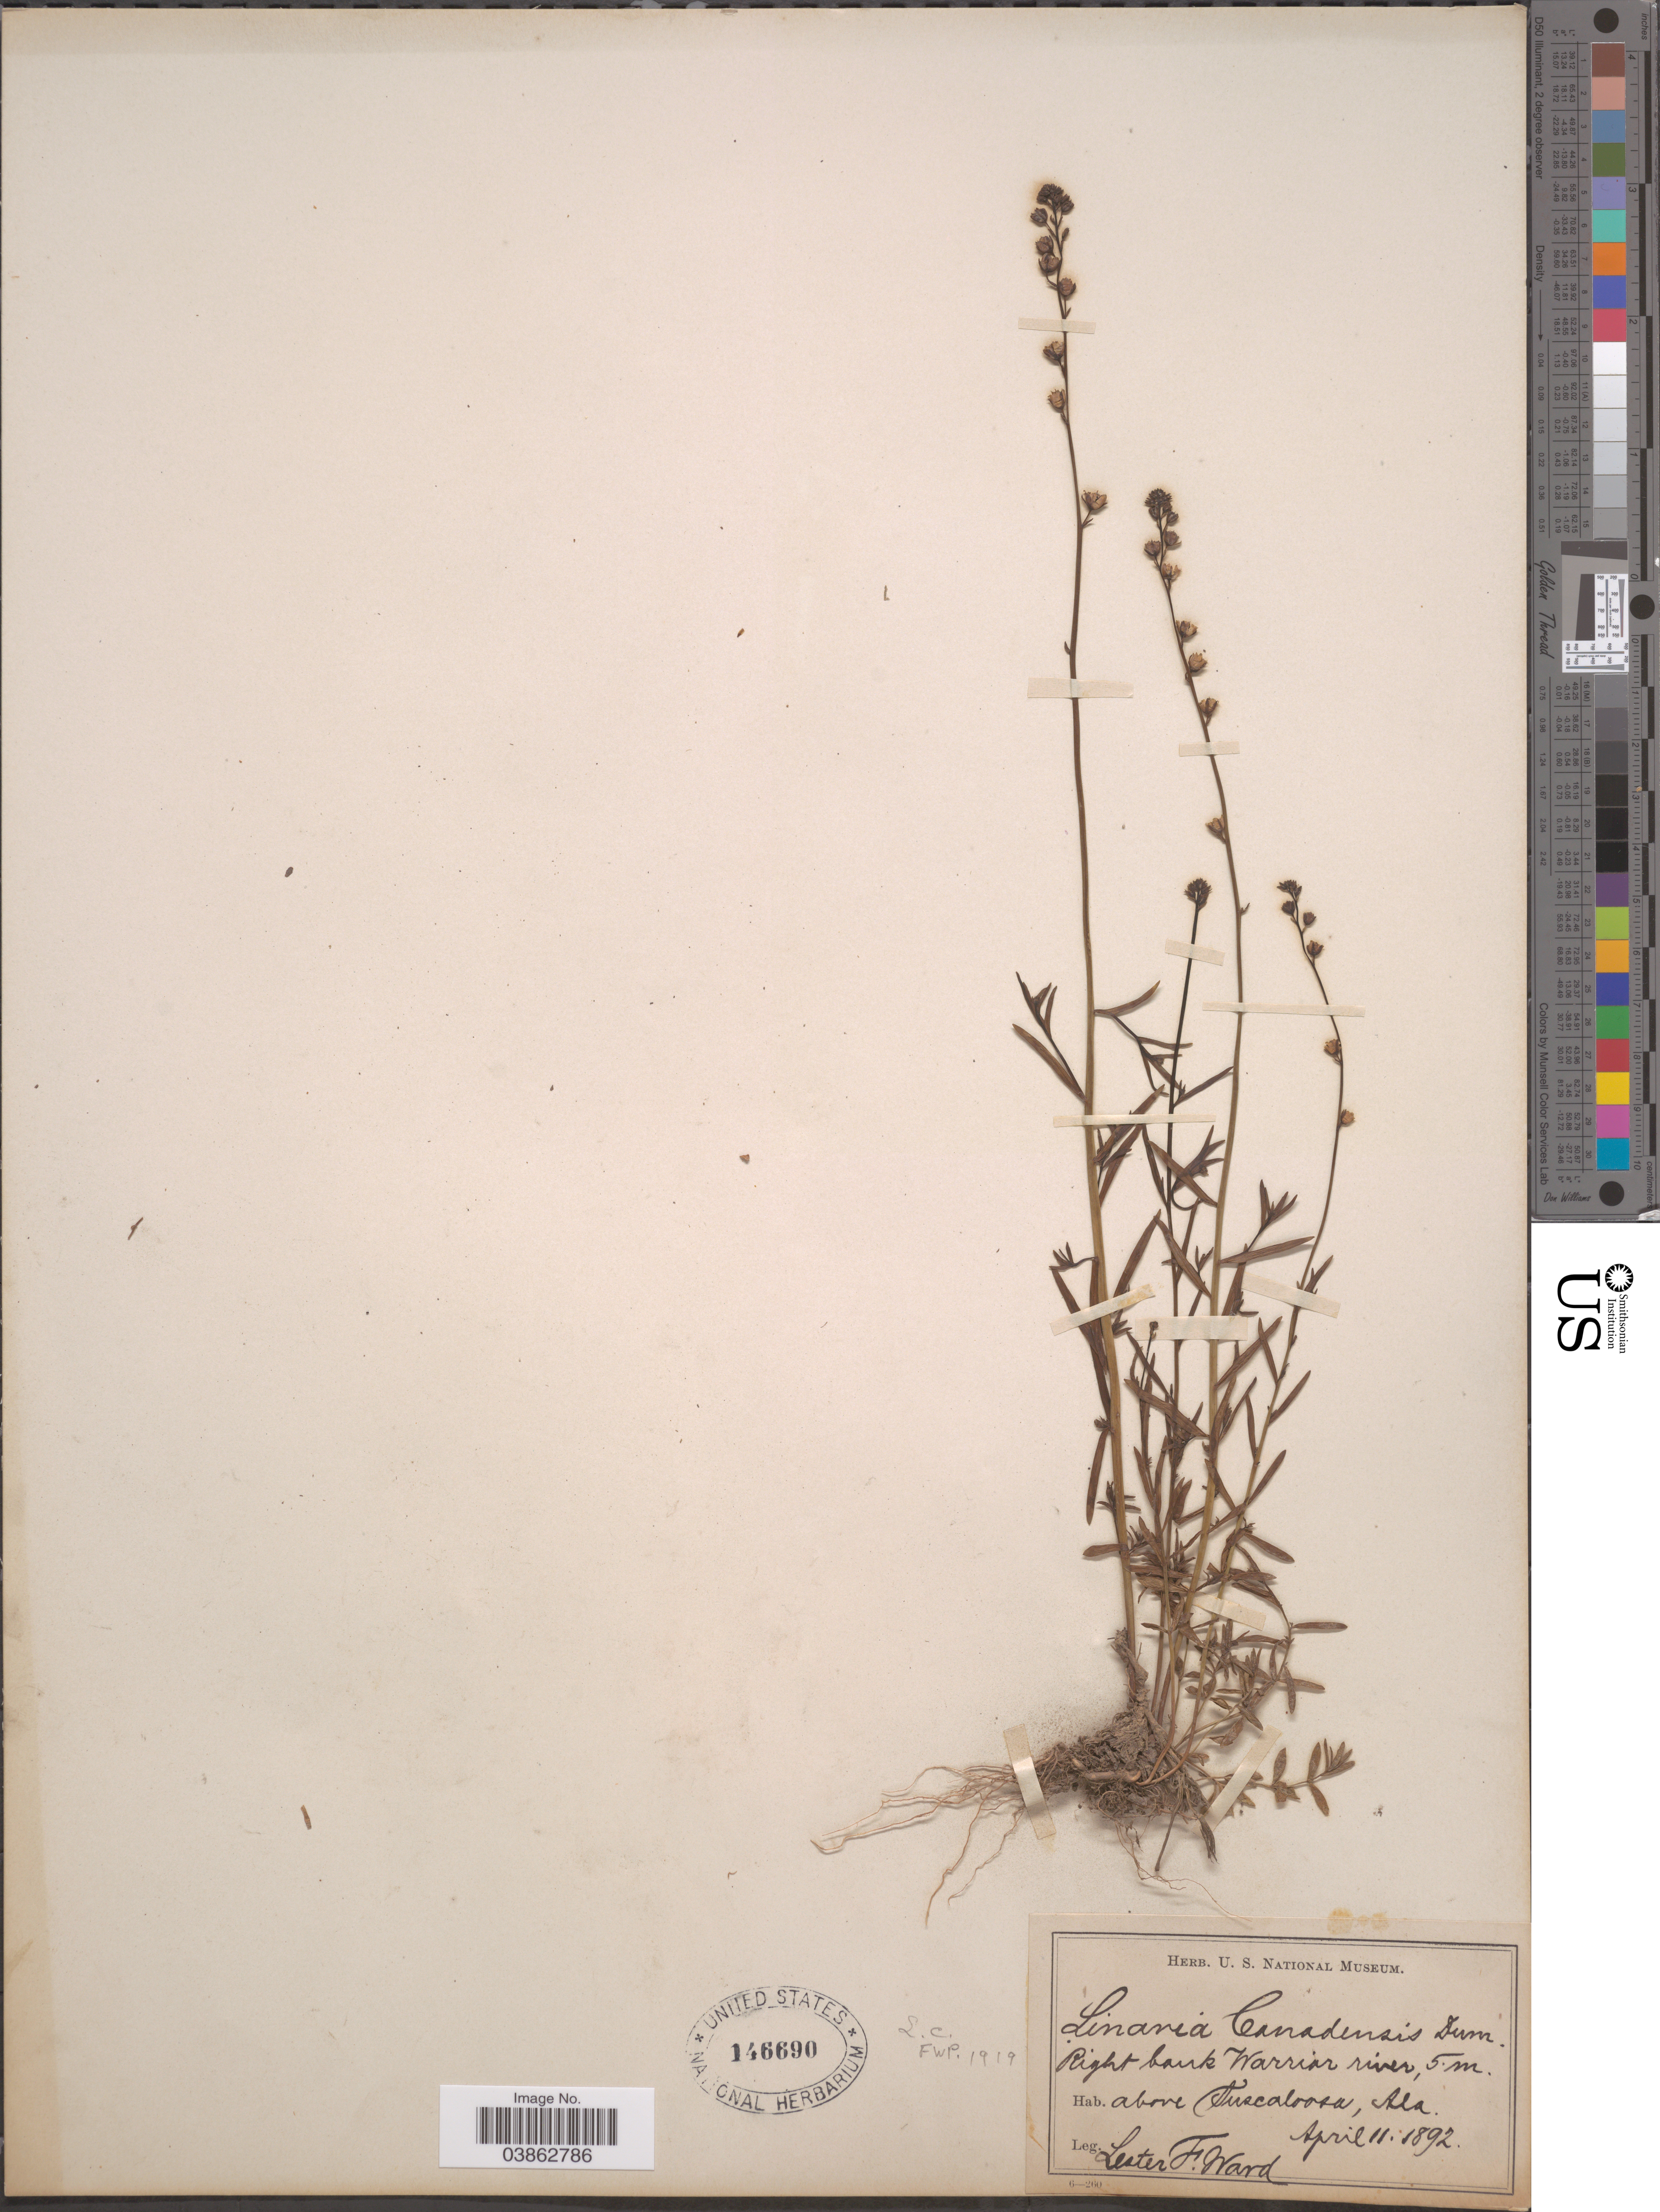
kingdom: Plantae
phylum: Tracheophyta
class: Magnoliopsida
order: Lamiales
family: Plantaginaceae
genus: Linaria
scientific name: Linaria canadensis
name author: (L.) Dum. Cours.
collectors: L. F. Ward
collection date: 1892-04-11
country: United States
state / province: Alabama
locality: Right bank Warriar river, 5 m. above Tuscaloosa.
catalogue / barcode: US 146690